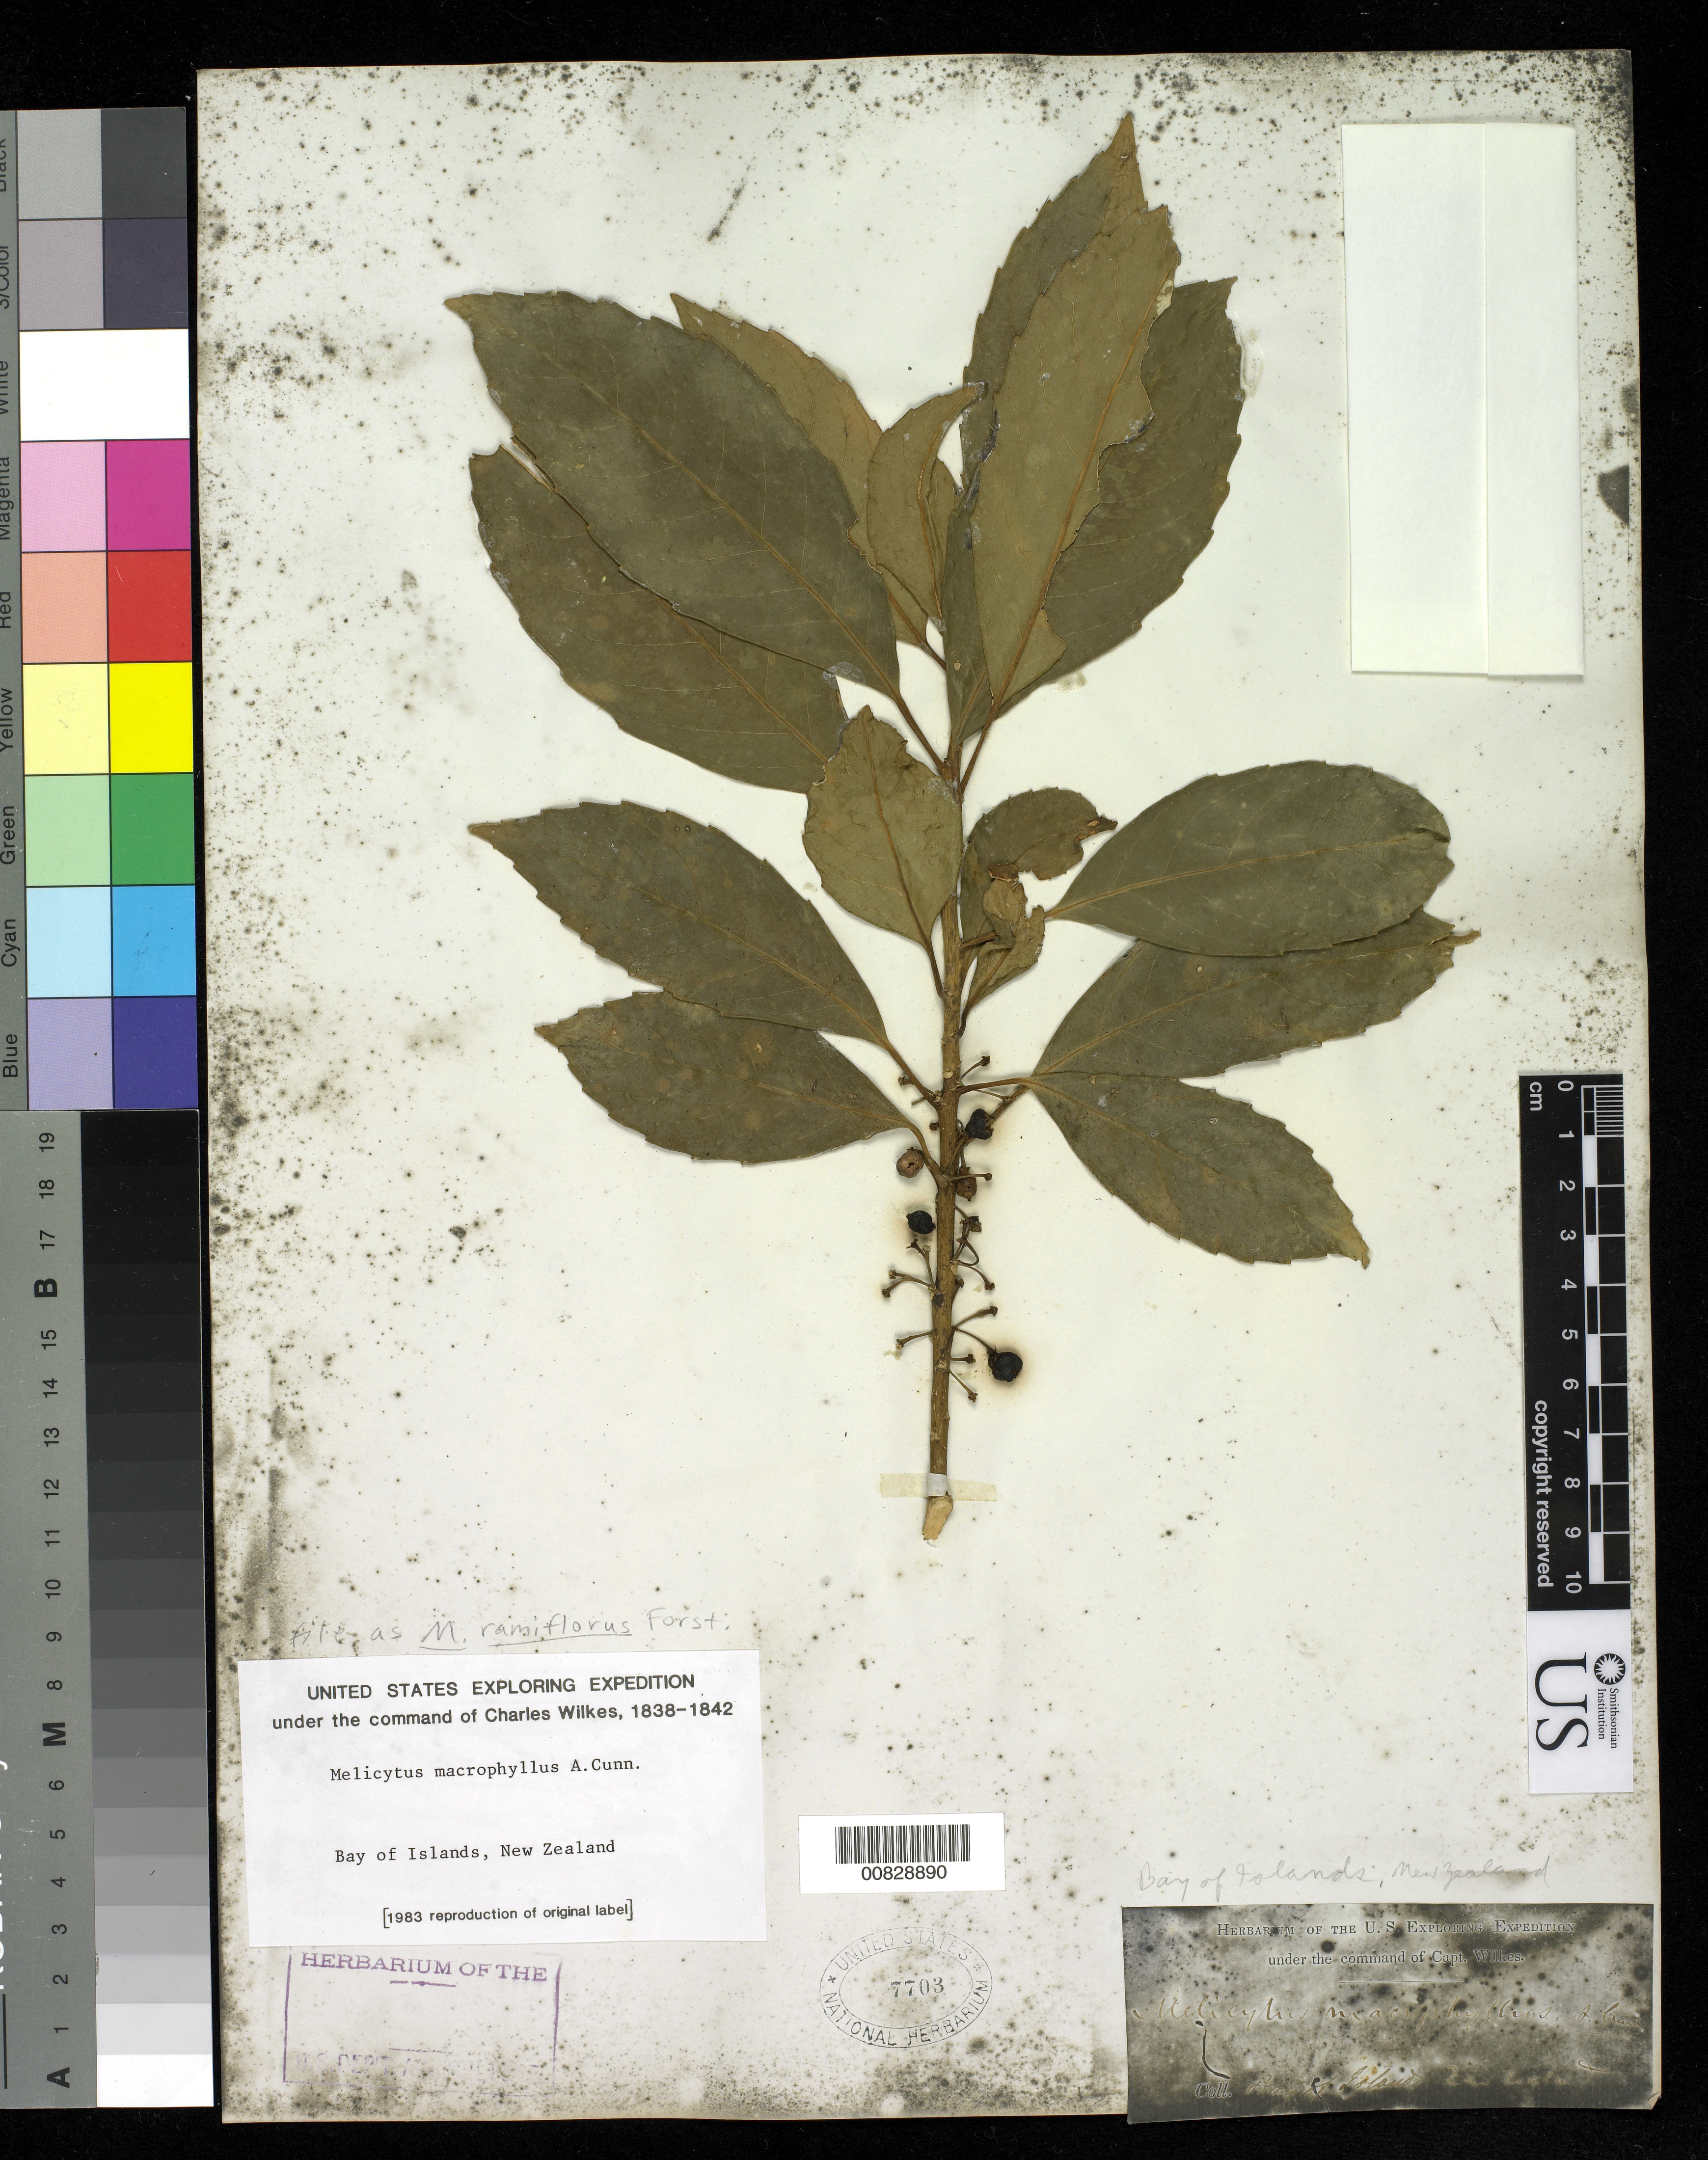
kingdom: Plantae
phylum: Tracheophyta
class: Magnoliopsida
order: Malpighiales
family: Violaceae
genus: Melicytus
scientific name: Melicytus macrophyllus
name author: A. Cunn.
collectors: Wilkes Explor. Exped.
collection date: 1838/1842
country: New Zealand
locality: Bay of Island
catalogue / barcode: US 7703